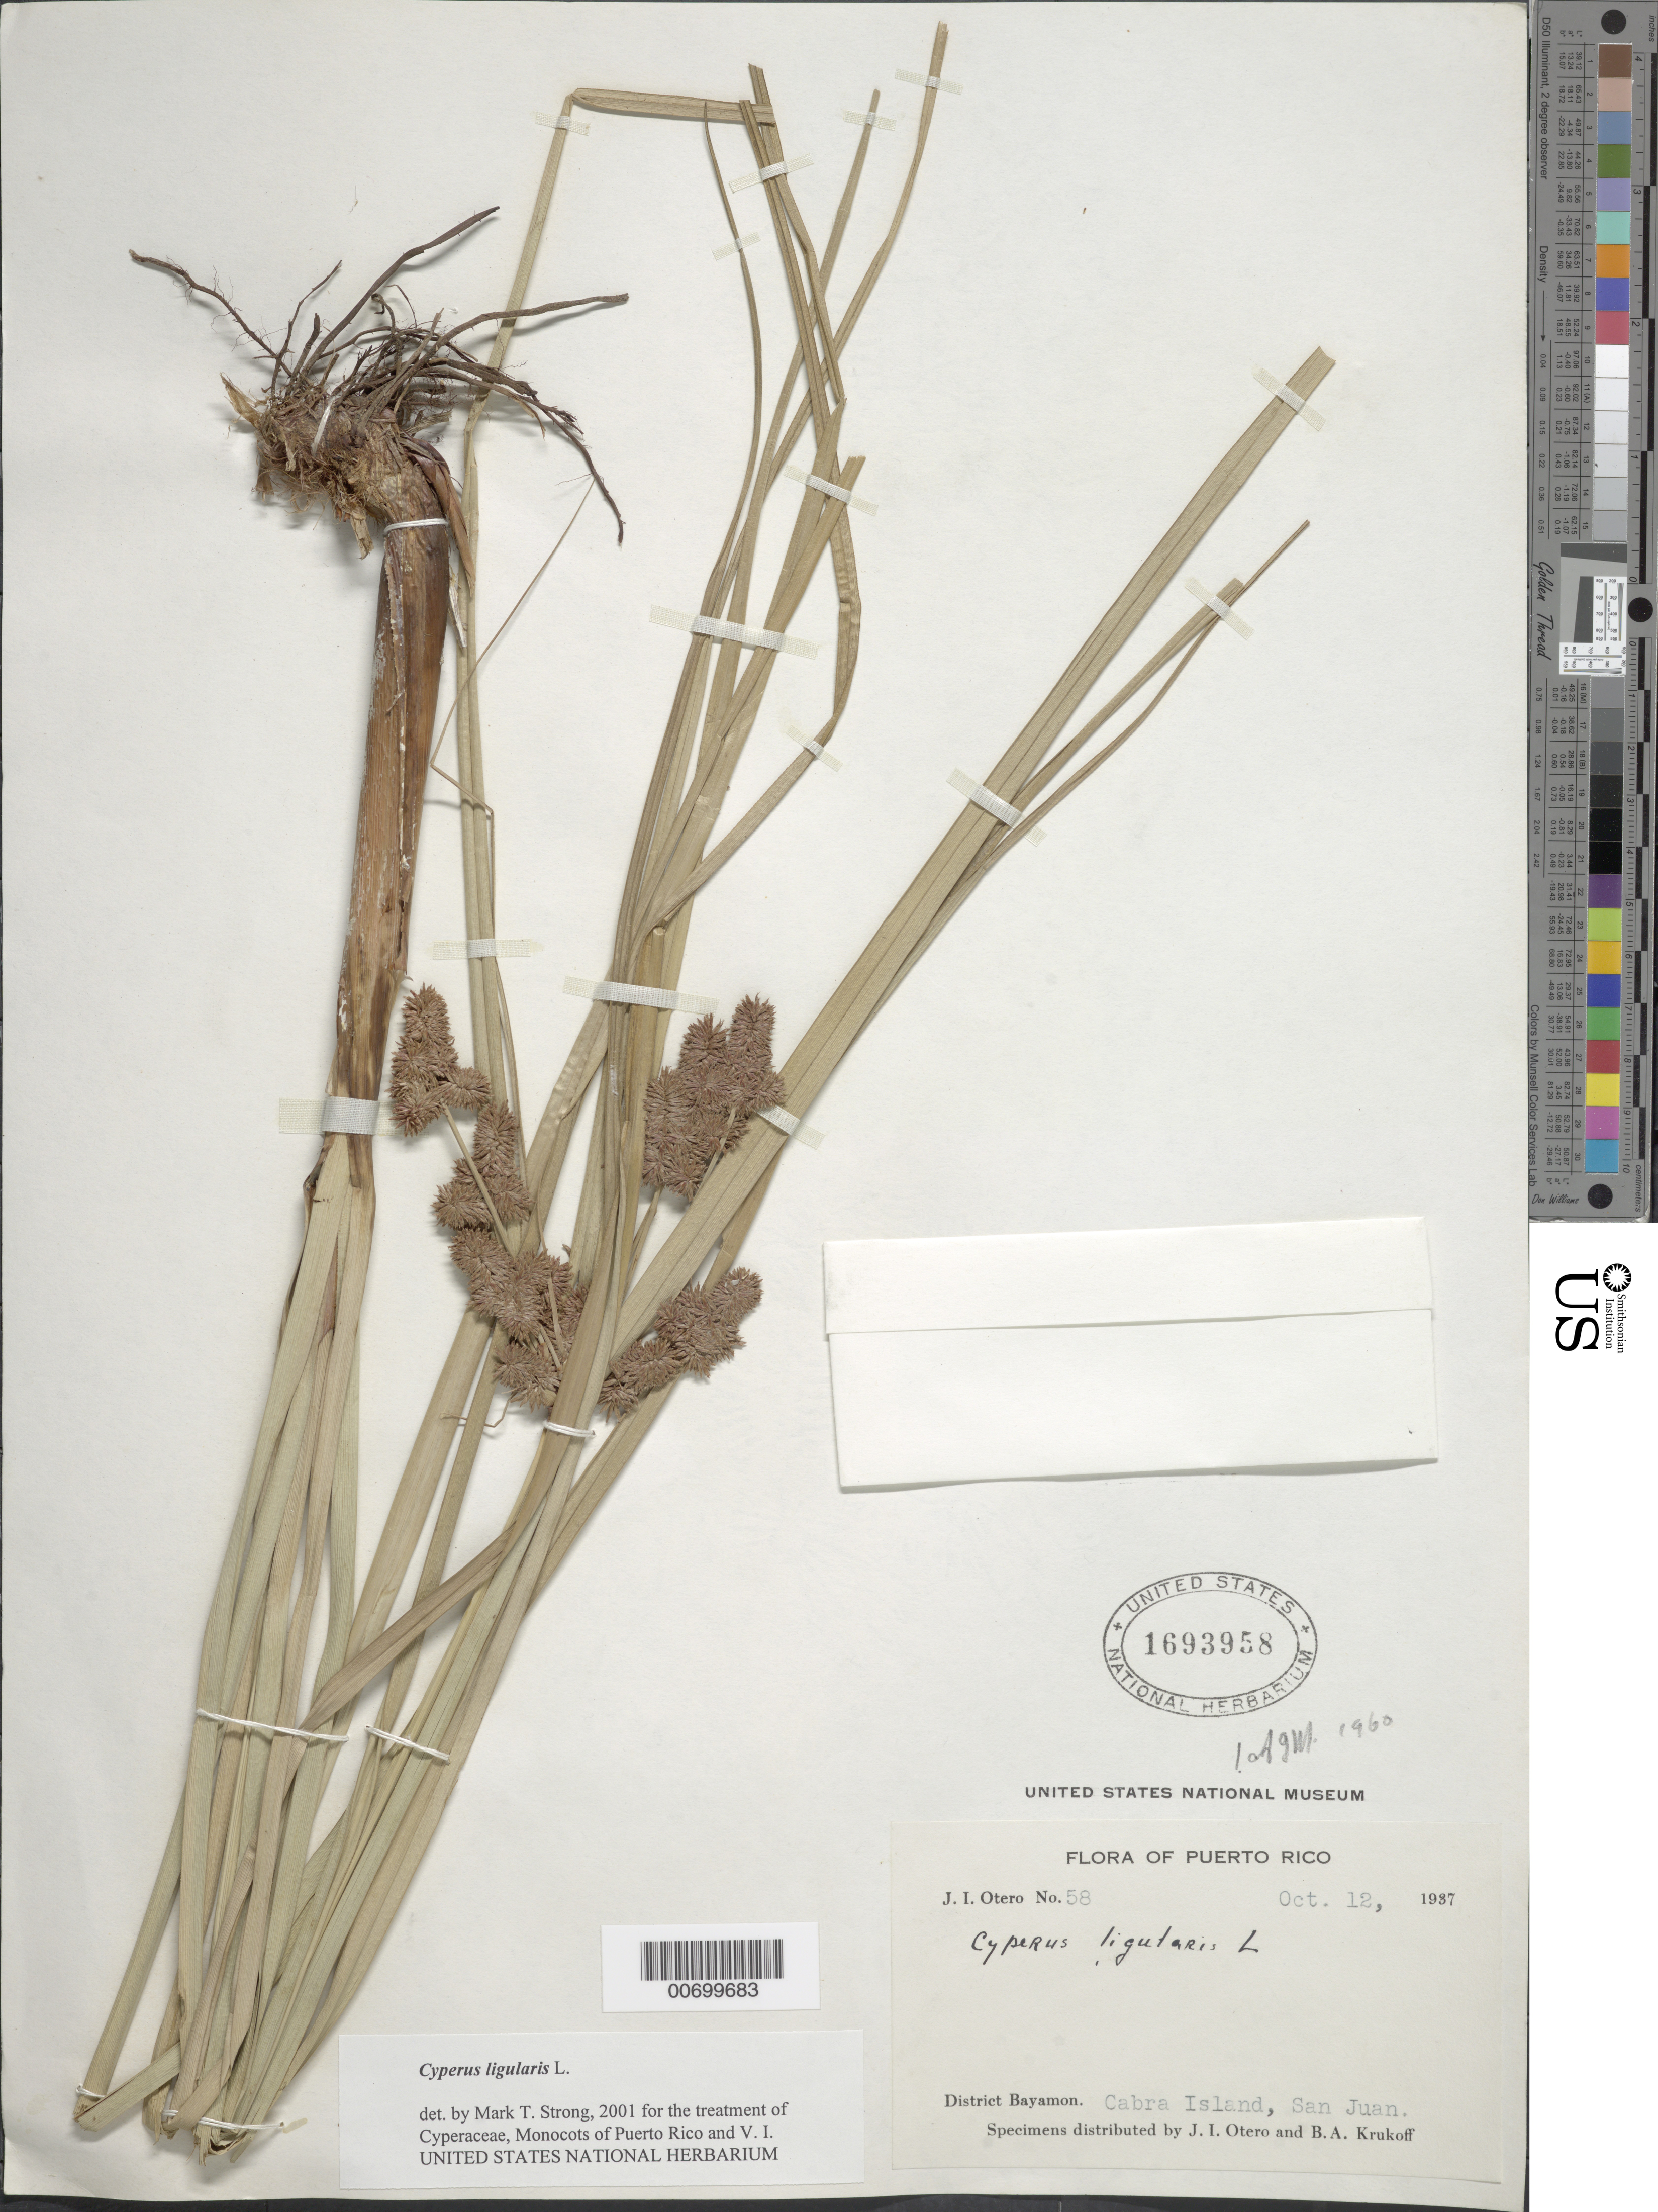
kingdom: Plantae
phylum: Tracheophyta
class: Liliopsida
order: Poales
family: Cyperaceae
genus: Cyperus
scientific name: Cyperus ligularis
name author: L.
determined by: Strong, M. T., (US), Smithsonian Institution - National Museum of Natural History (UNITED STATES)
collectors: J. Otero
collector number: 58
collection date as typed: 12 Oct 1937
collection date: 1937-10-12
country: Puerto Rico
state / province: Bayamón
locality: Bayamón: Cabra Island, San Juan.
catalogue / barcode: US 1693958